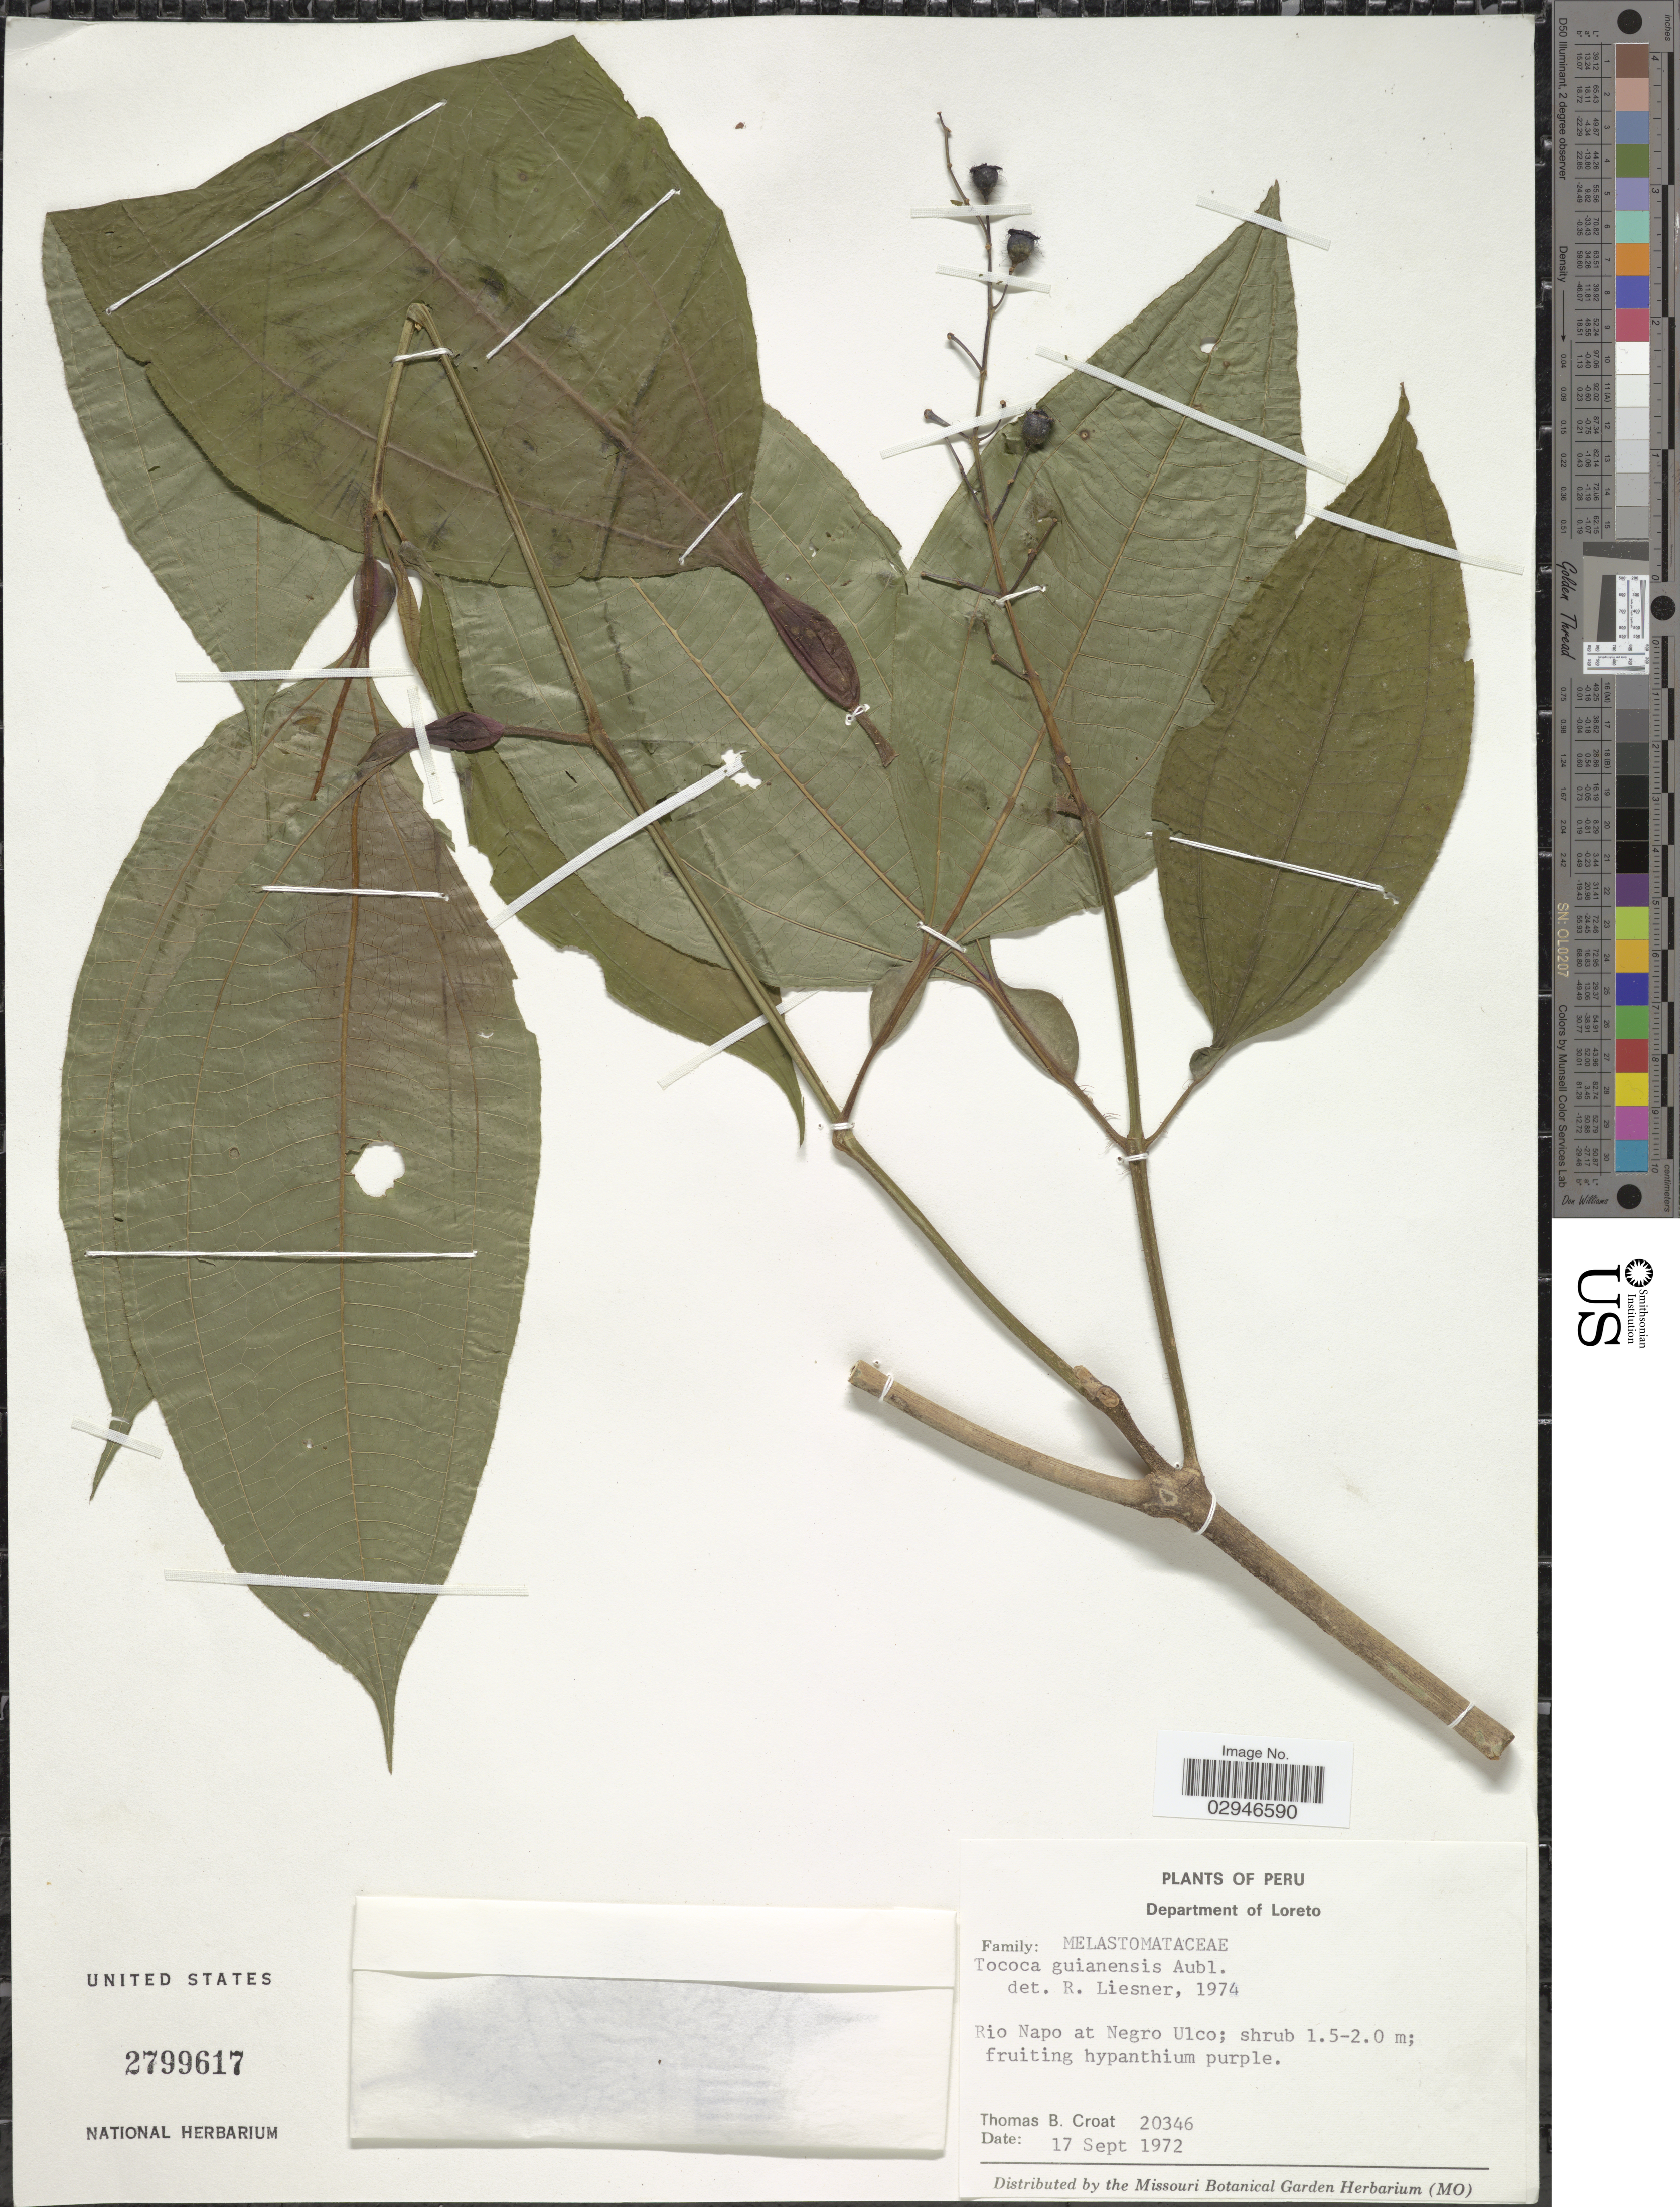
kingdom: Plantae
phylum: Tracheophyta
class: Magnoliopsida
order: Myrtales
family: Melastomataceae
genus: Tococa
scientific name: Tococa guianensis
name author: Aubl.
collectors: T. B. Croat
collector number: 20346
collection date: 1972-09-17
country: Peru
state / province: Loreto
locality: Department of Loreto, Rio Napo at Negro Ulco.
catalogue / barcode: US 2799617